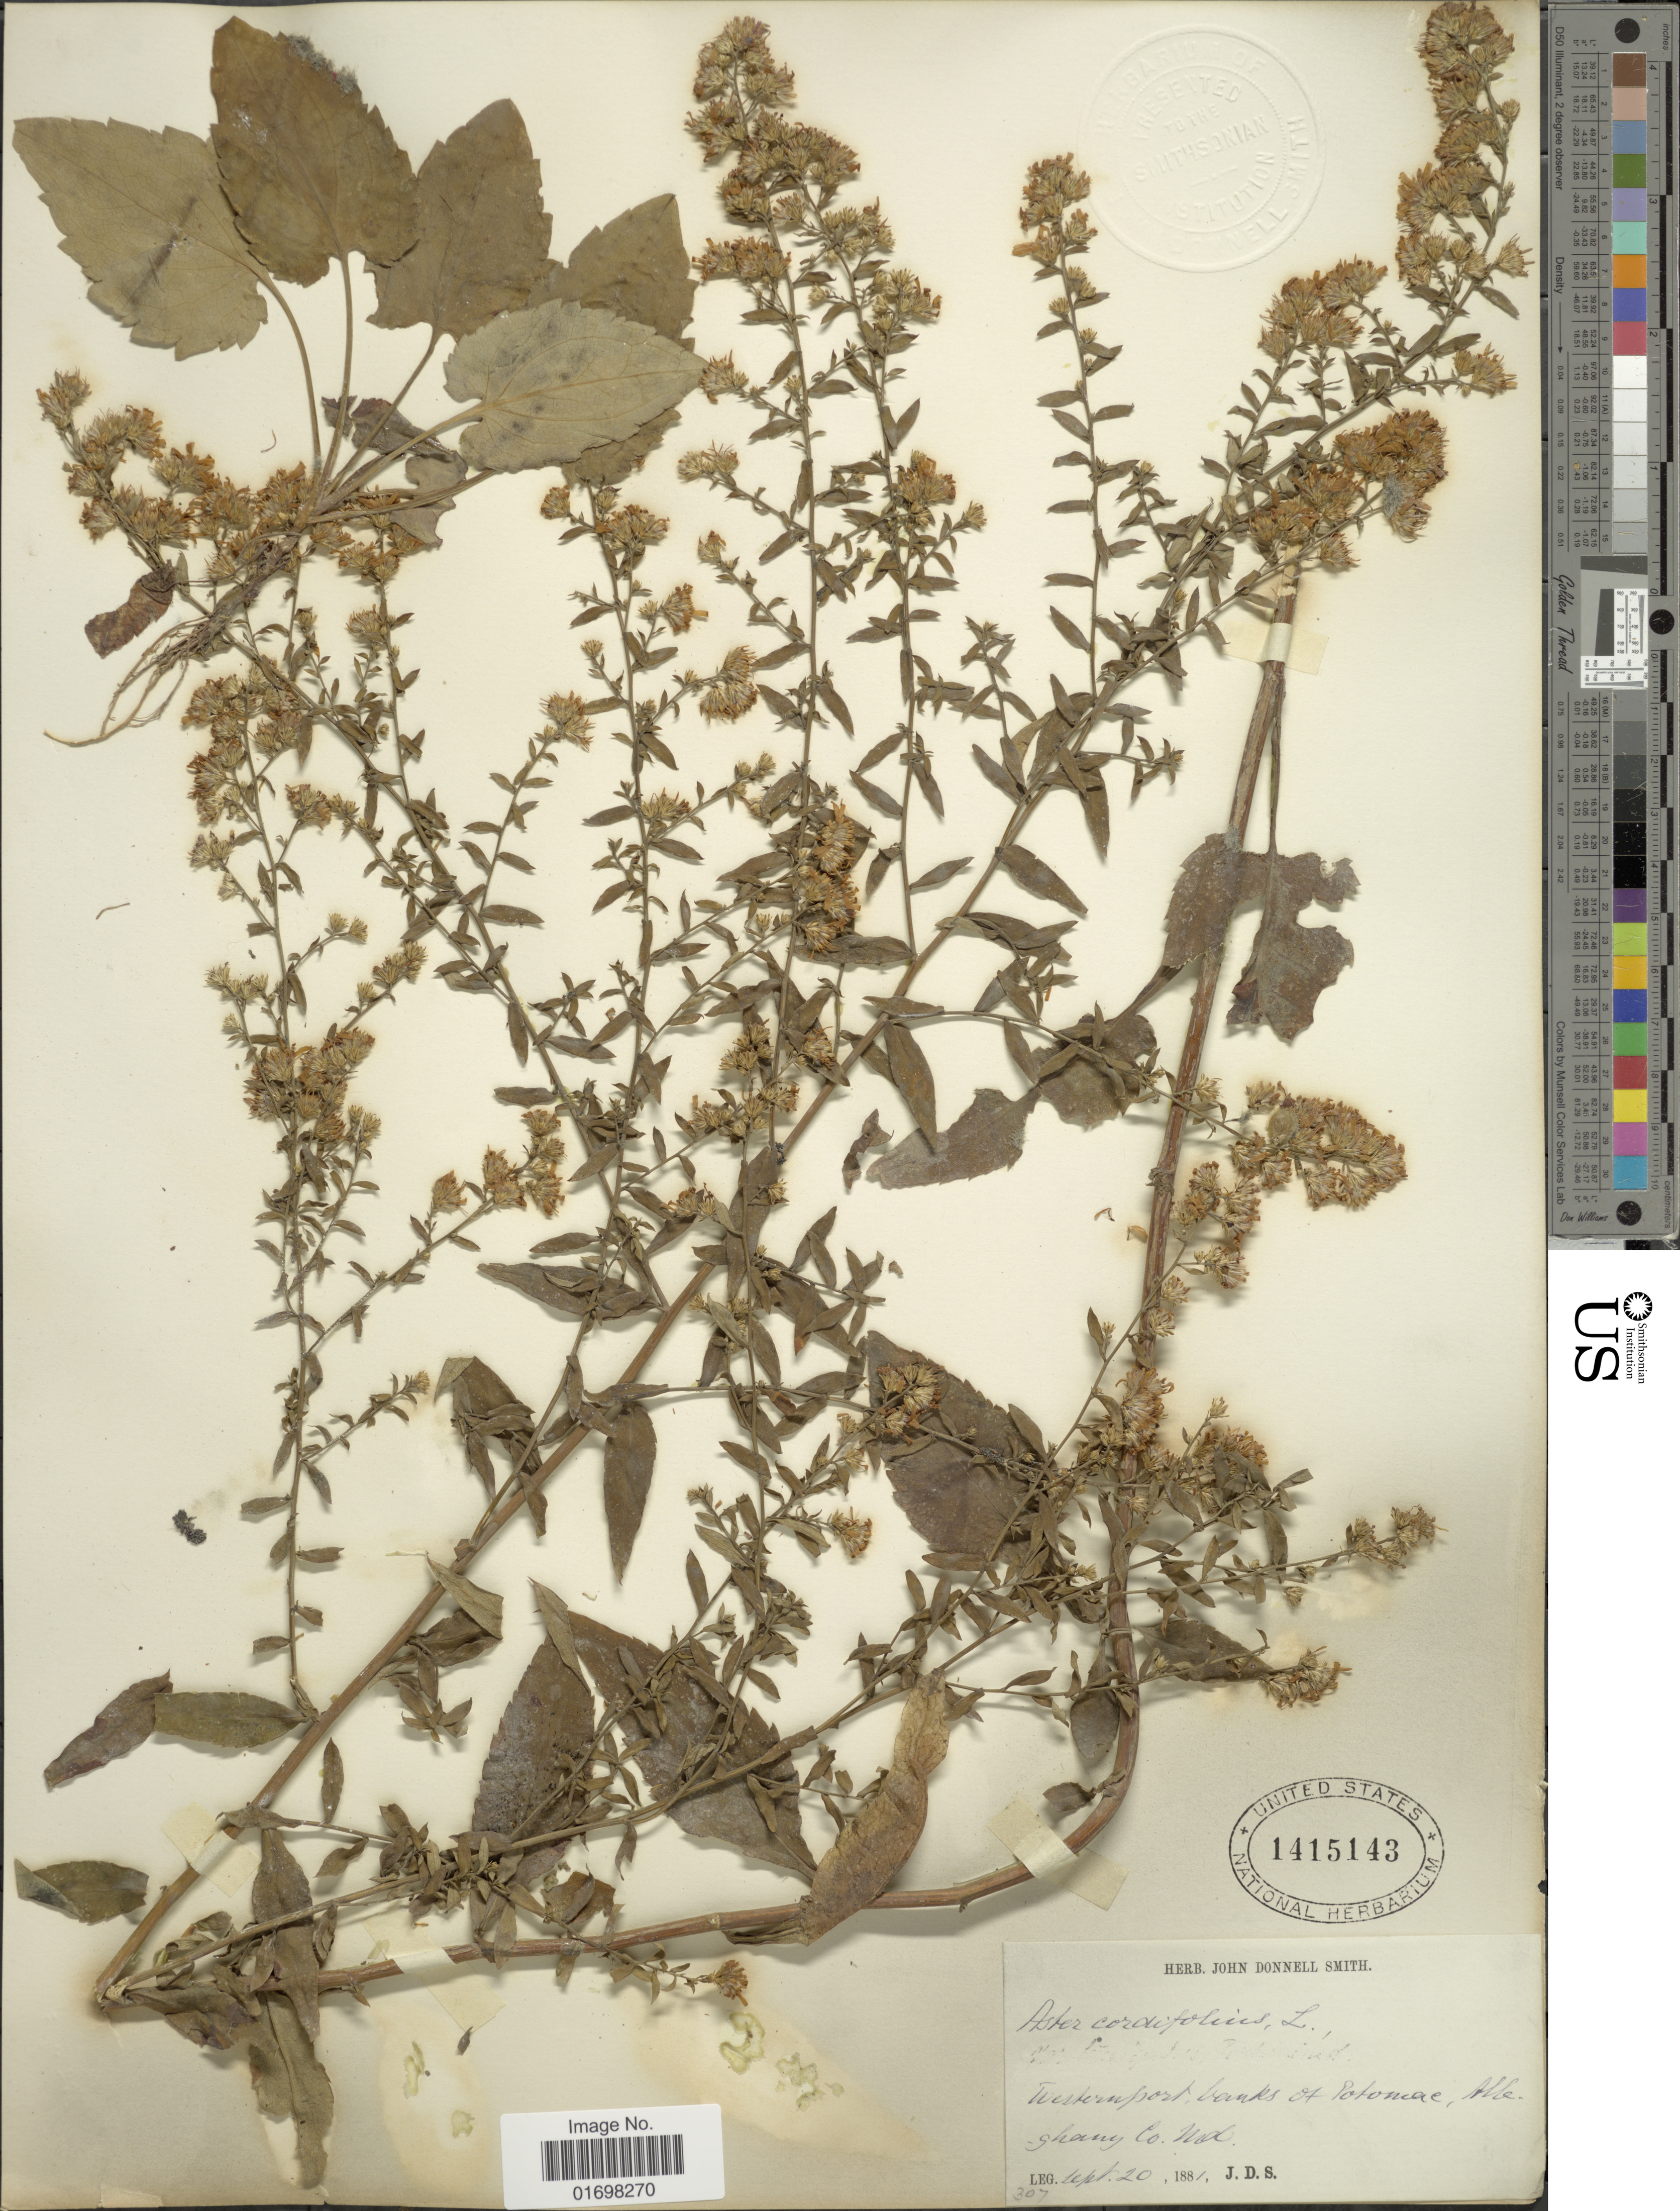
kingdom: Plantae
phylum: Tracheophyta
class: Magnoliopsida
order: Asterales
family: Asteraceae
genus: Symphyotrichum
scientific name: Symphyotrichum cordifolium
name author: (L.) G.L. Nesom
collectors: J. Donnell Smith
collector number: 307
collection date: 1881-09-20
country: United States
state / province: Maryland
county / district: Allegany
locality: Westernport, banks of Potomac, Alleghany Co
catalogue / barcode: US 1415143